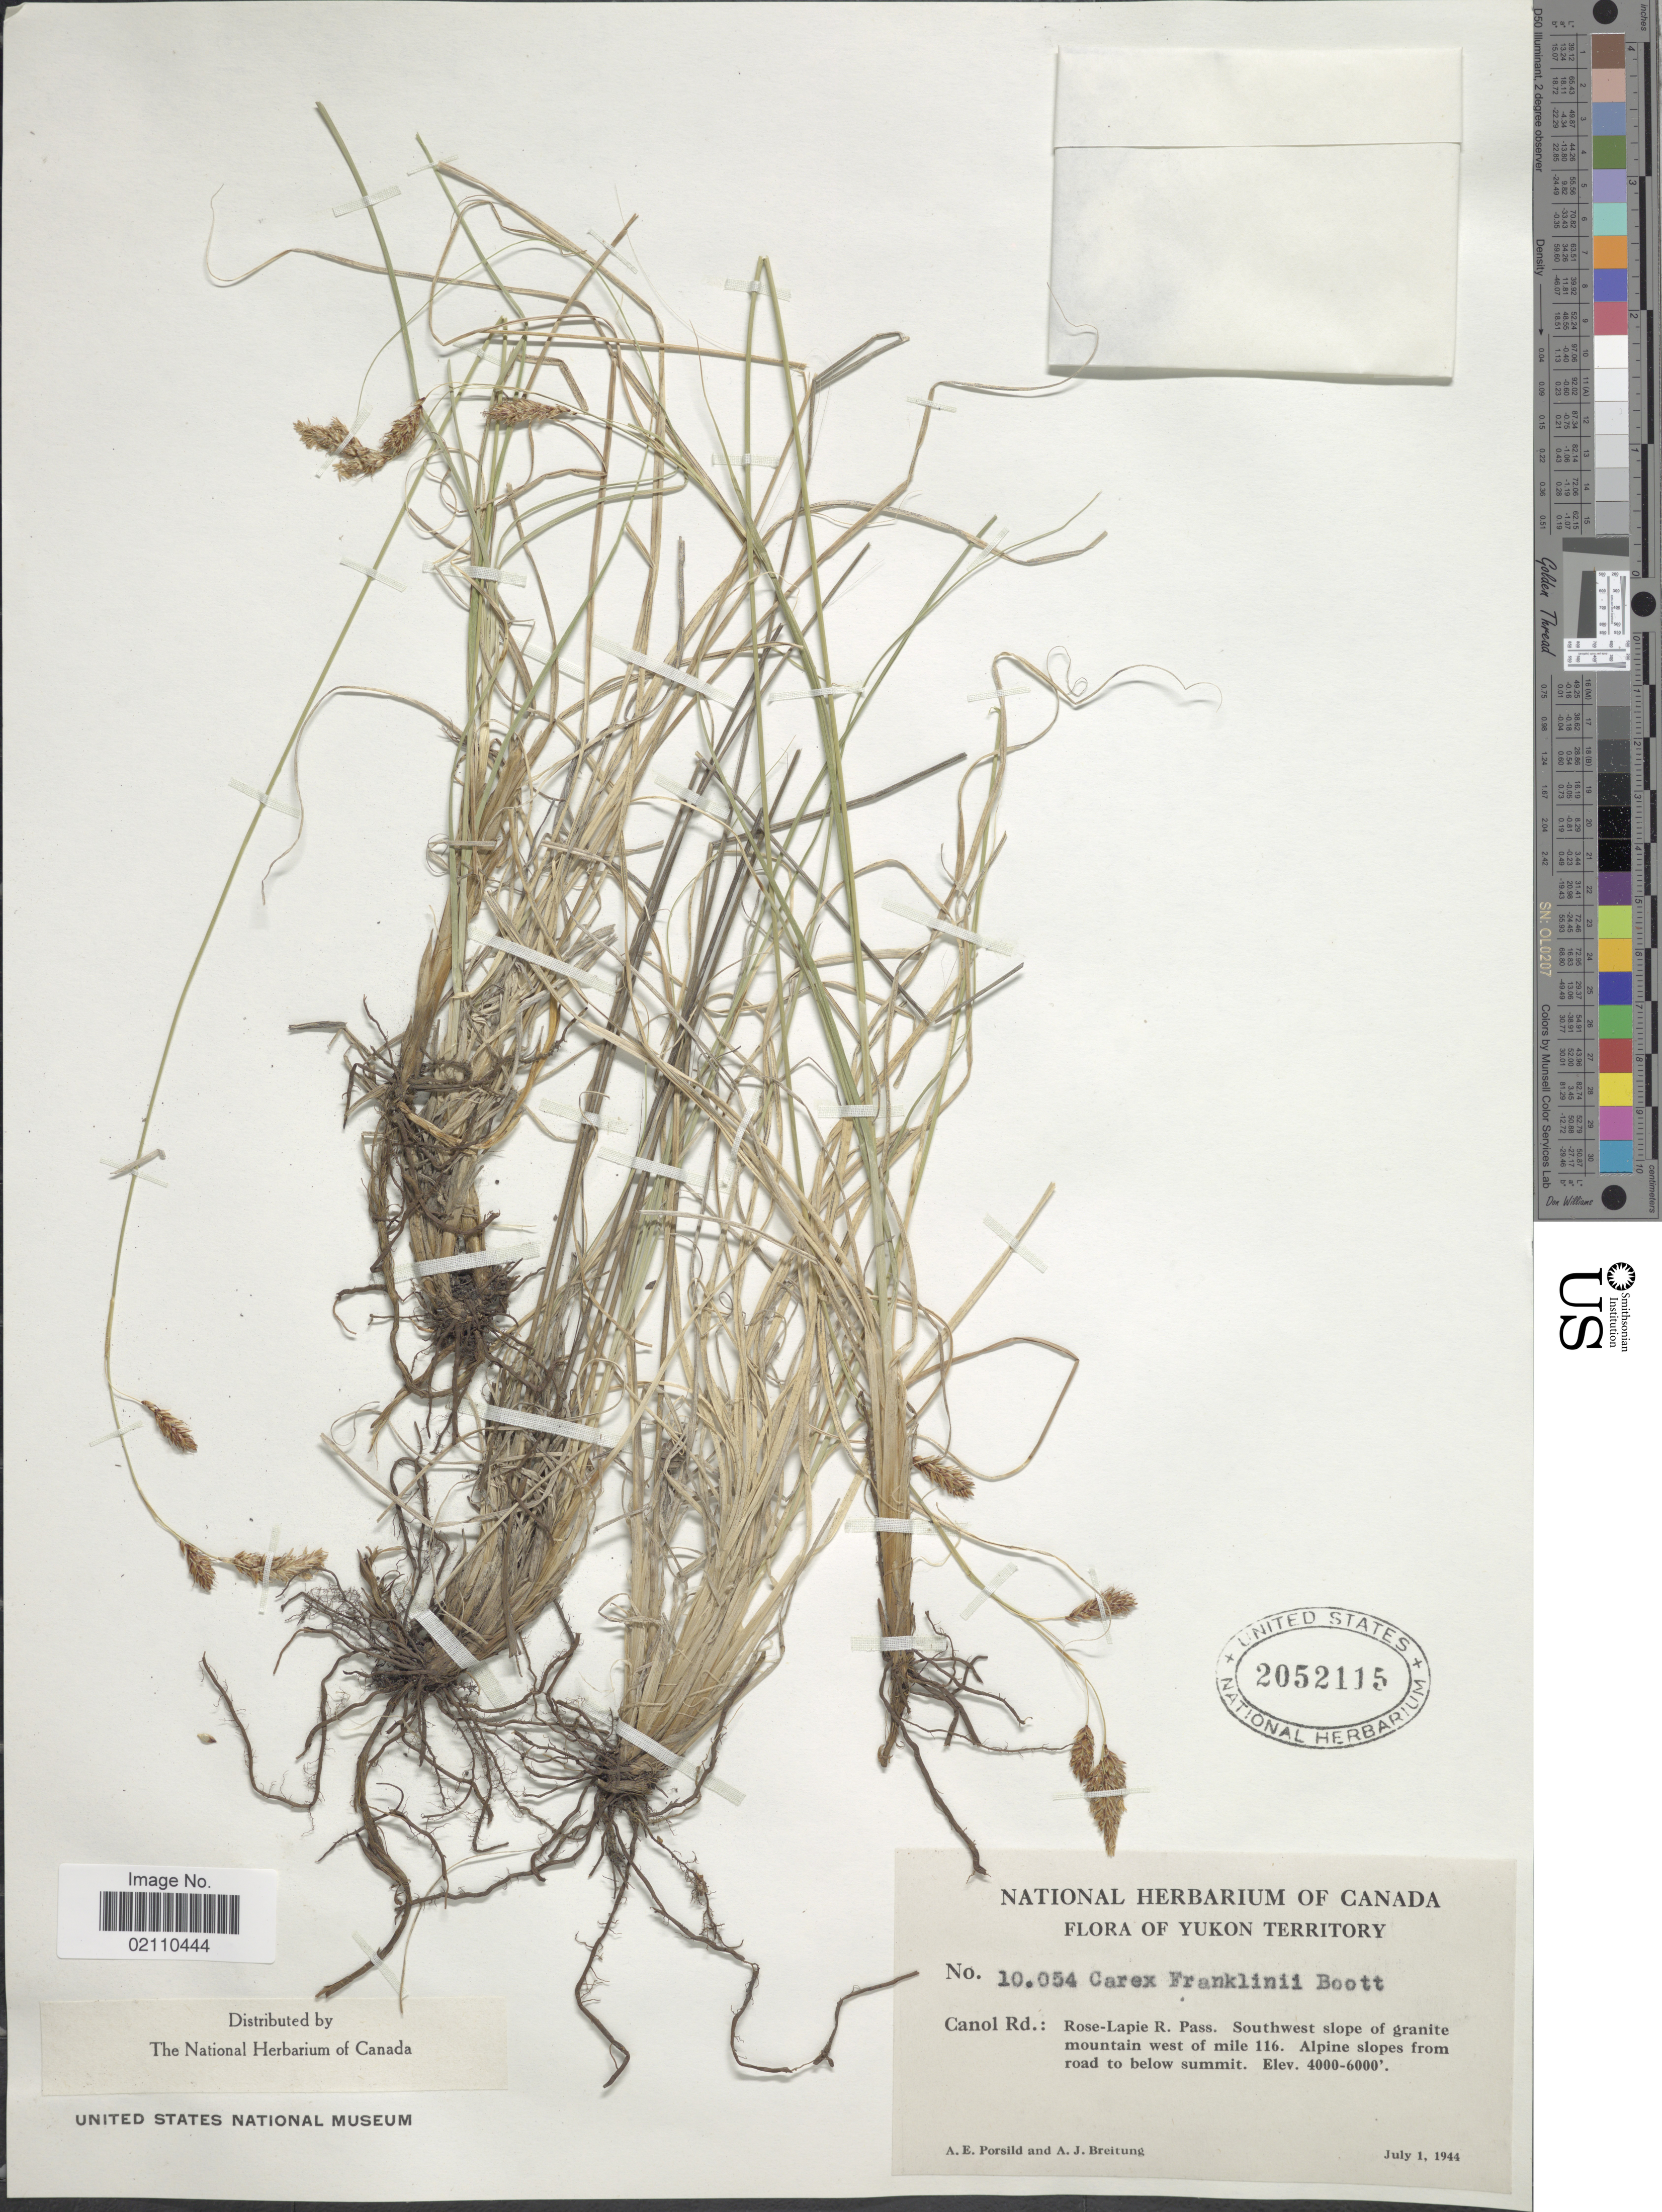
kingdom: Plantae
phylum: Tracheophyta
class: Liliopsida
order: Poales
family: Cyperaceae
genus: Carex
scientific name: Carex petricosa var. petricosa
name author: Dewey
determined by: Strong, Mark T., (BOT), Smithsonian Institution - National Museum of Natural History (UNITED STATES)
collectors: A. E. Porsild & A. Breitung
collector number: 10054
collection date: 1944-07-01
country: Canada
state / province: Yukon Territory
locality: Canol Rd: Rose-Lapie R. Pass. Southwest slope of granite mountain west of mile 116, Alpine slopes from road to below summit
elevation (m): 1219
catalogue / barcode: US 2052115